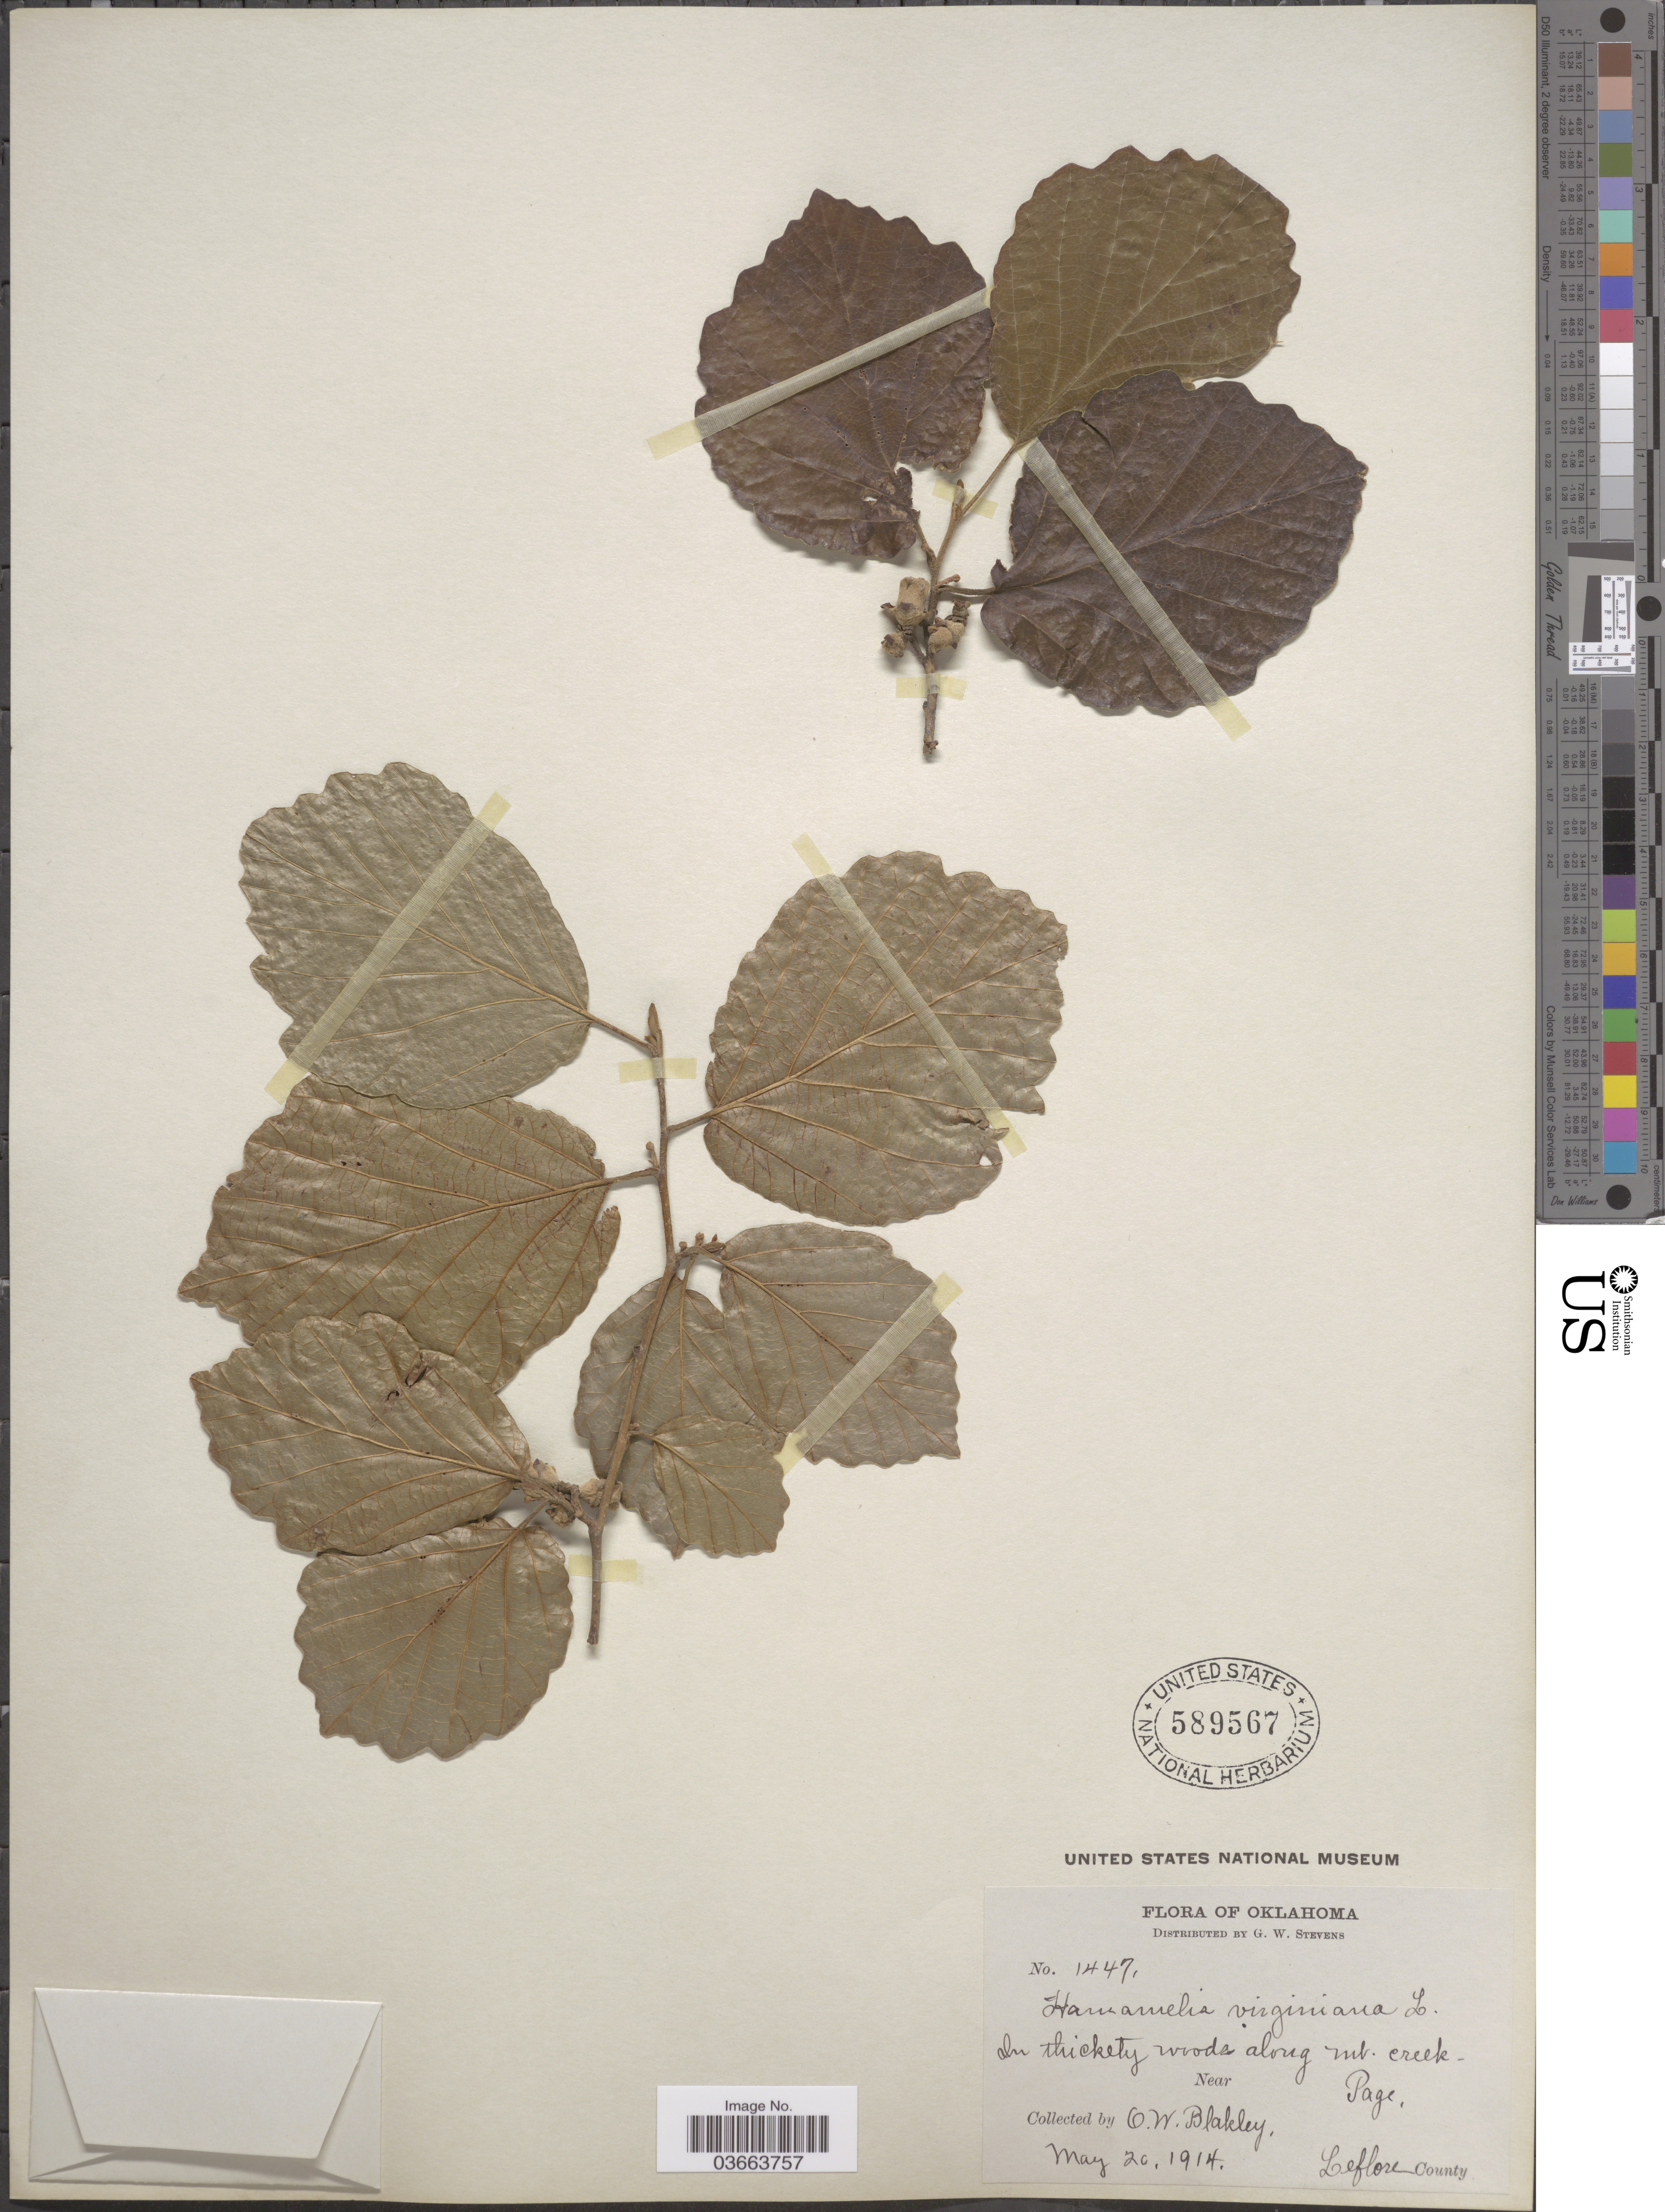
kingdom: Plantae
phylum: Tracheophyta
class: Magnoliopsida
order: Saxifragales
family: Hamamelidaceae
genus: Hamamelis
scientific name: Hamamelis virginiana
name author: L.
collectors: O. Blakley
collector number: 1447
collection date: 1914-05-20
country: United States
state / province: Oklahoma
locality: Along mt. creek. Near Page. Leflore County.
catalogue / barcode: US 589567